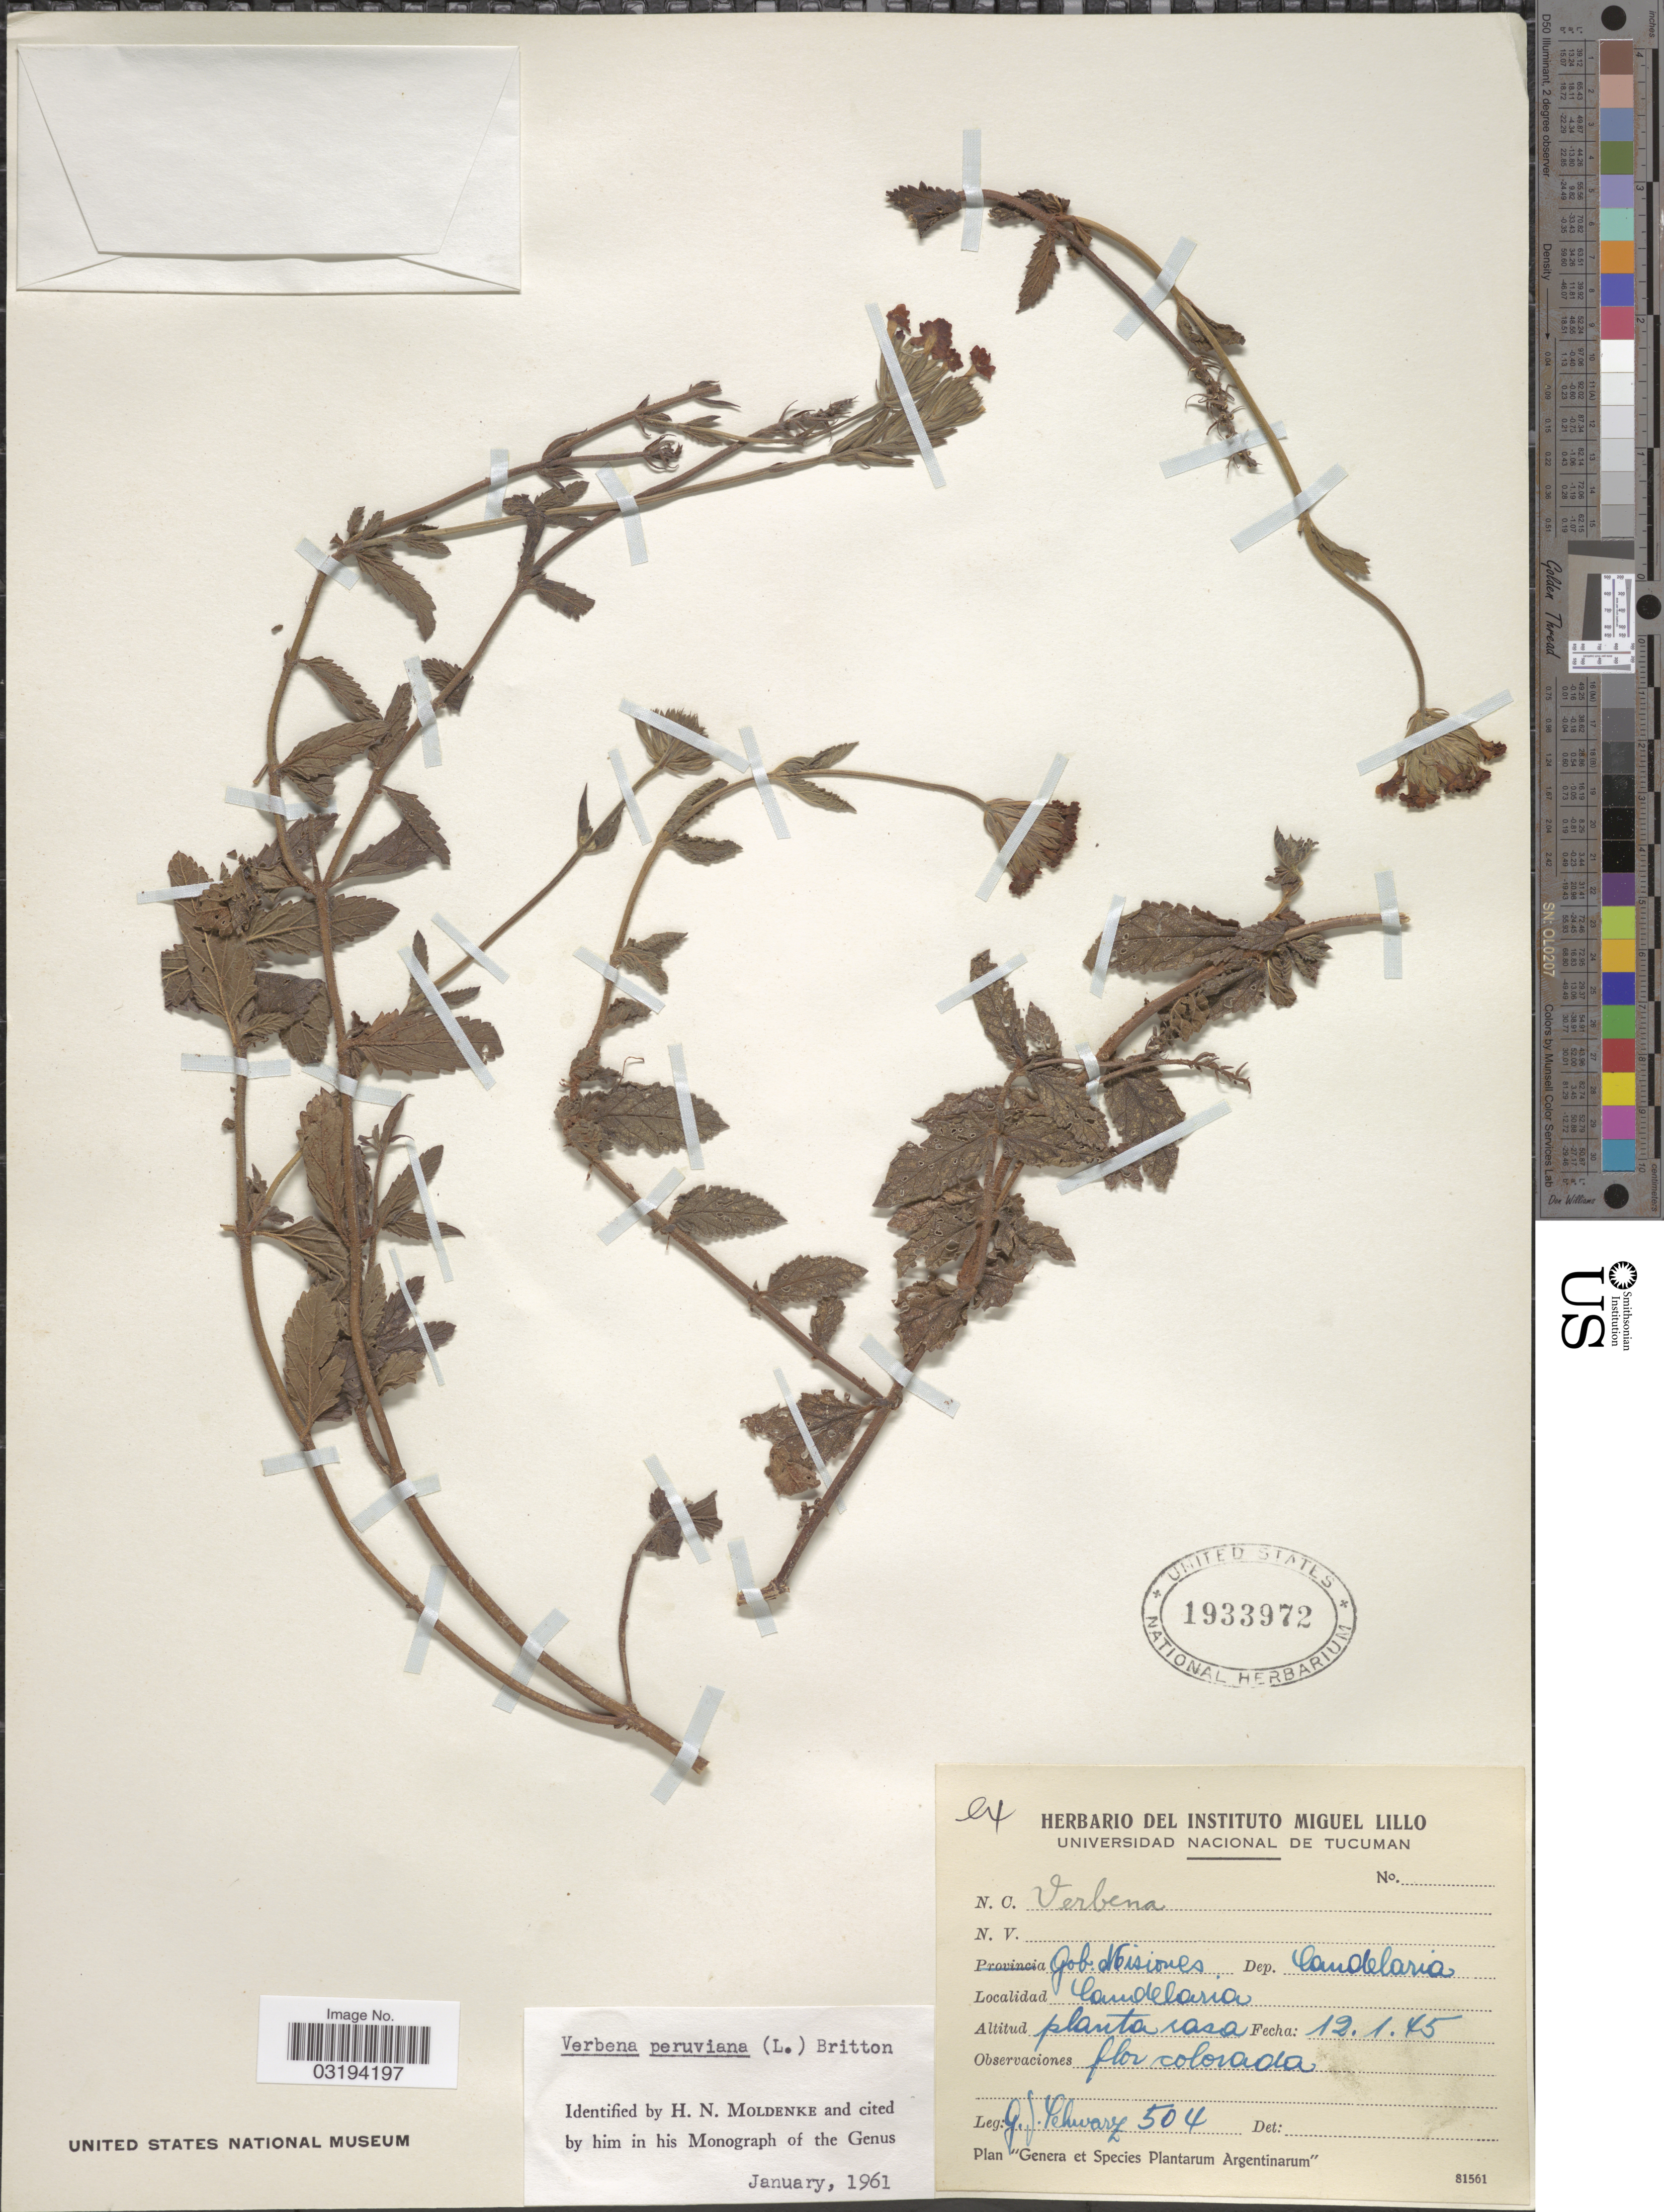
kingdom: Plantae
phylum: Tracheophyta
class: Magnoliopsida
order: Lamiales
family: Verbenaceae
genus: Verbena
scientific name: Verbena peruviana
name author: (L.) Britton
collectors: G. J. Schwarz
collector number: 504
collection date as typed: Transcribed d/m/y: 12/1/45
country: Argentina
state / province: Misiones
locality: Gob. Misiones. Dep. Candelaria. Candelaria.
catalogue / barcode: US 1933972